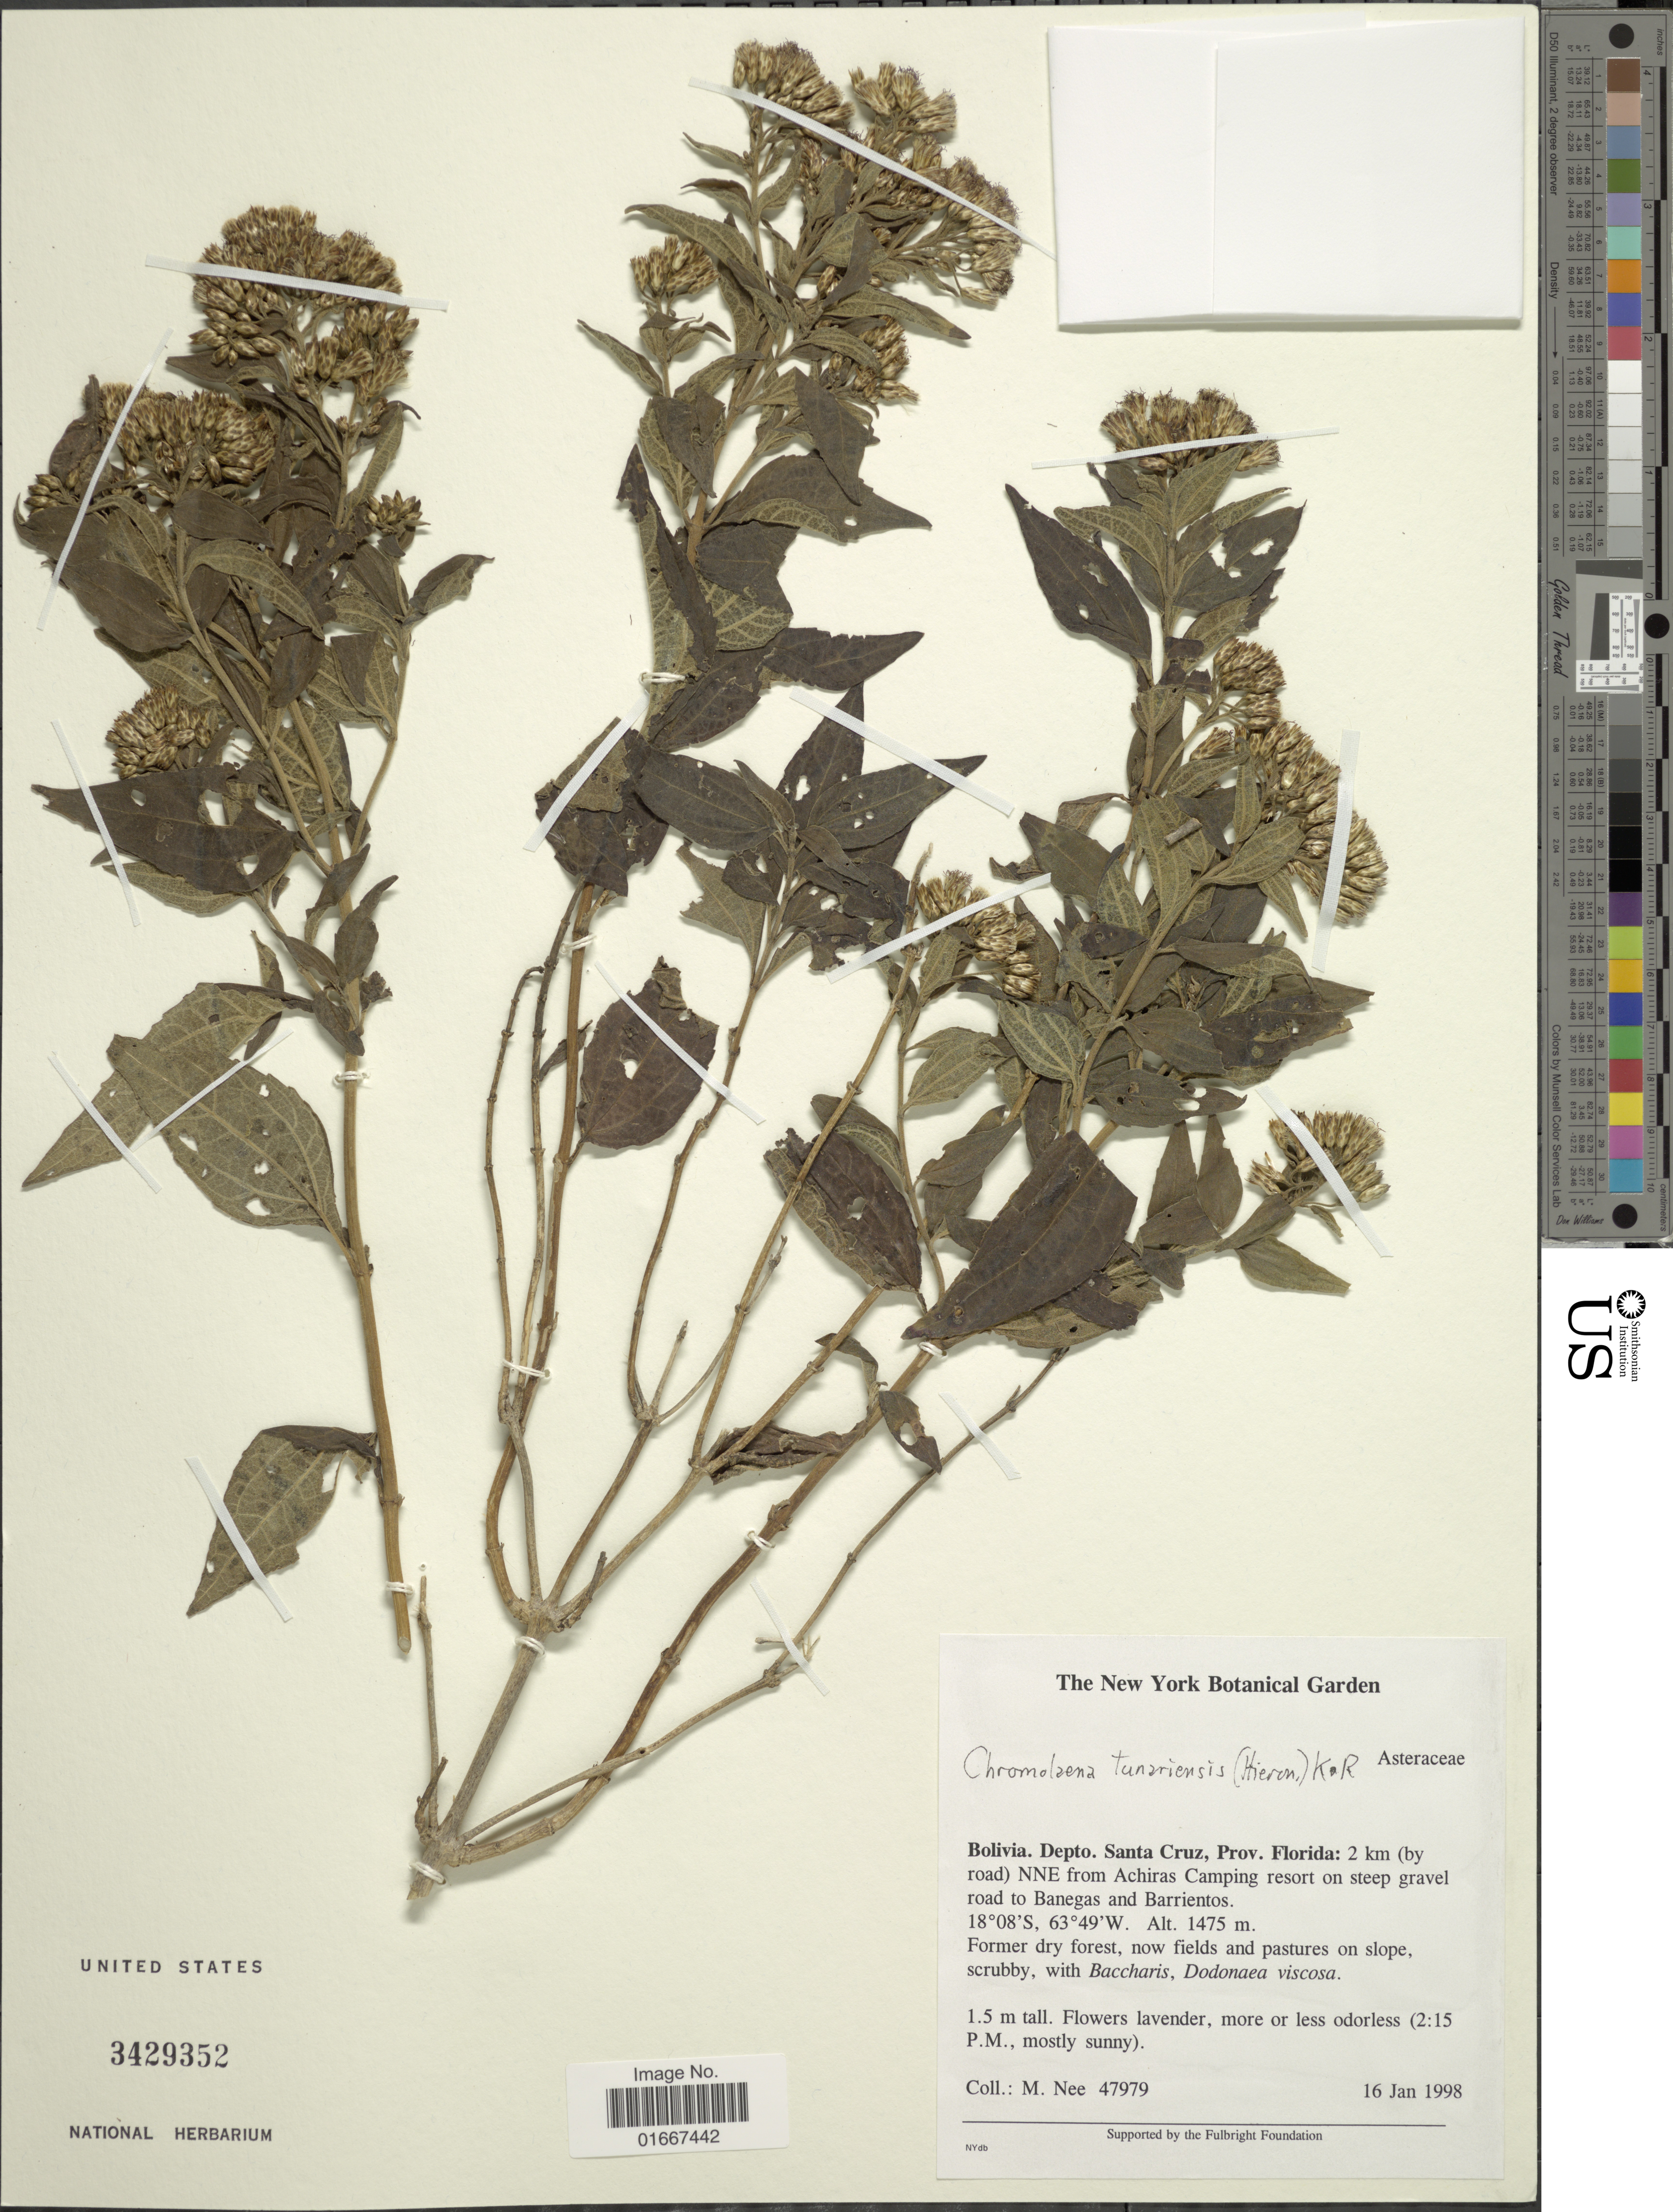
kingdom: Plantae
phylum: Tracheophyta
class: Magnoliopsida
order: Asterales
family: Asteraceae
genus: Chromolaena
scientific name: Chromolaena tunariensis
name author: (Hieron.) R.M. King & H. Rob.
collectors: M. Nee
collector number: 47979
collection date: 1998-01-16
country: Bolivia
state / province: Santa Cruz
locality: Prov. Florida: 2 km (by road) NNE from Achiras Camping resort on steep gravel road to Banegas and Barrientos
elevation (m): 1475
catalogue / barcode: US 3429352